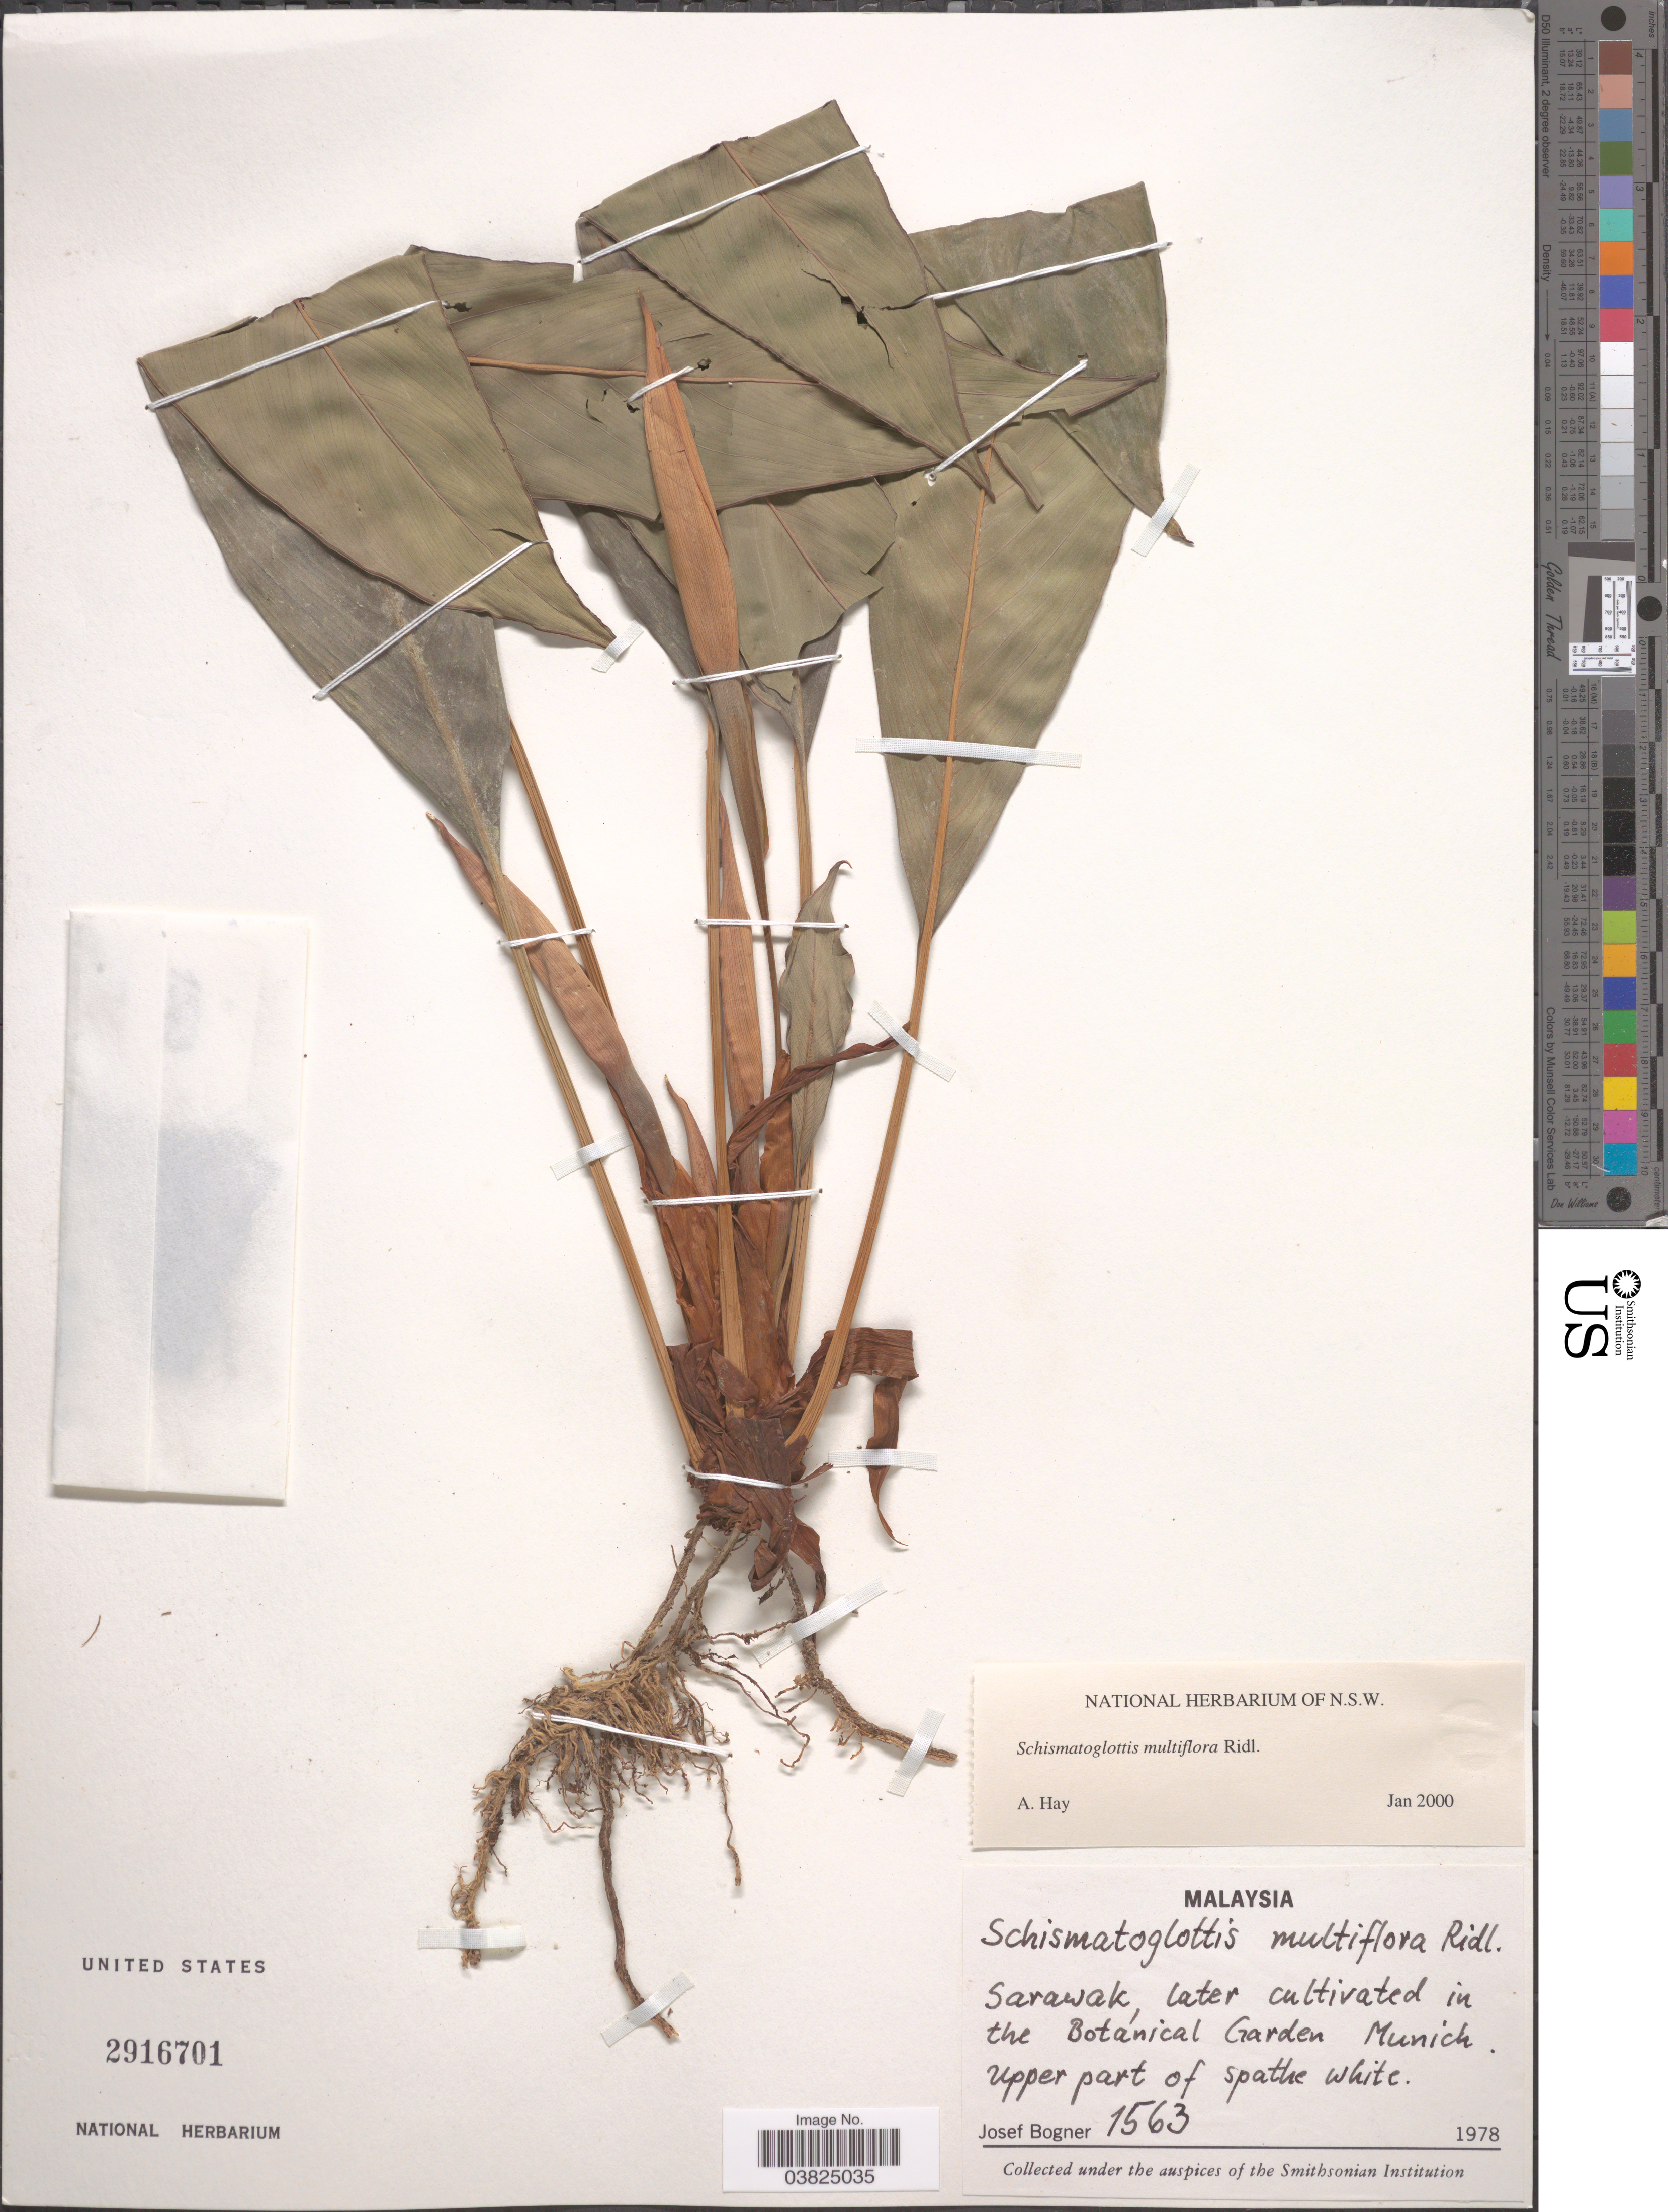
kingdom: Plantae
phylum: Tracheophyta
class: Liliopsida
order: Alismatales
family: Araceae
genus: Schismatoglottis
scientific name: Schismatoglottis multiflora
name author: Ridl.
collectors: J. Bogner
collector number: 1563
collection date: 1978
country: Malaysia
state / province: Sarawak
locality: Later cultivated in the Botanical Garden Munich.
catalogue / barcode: US 2916701